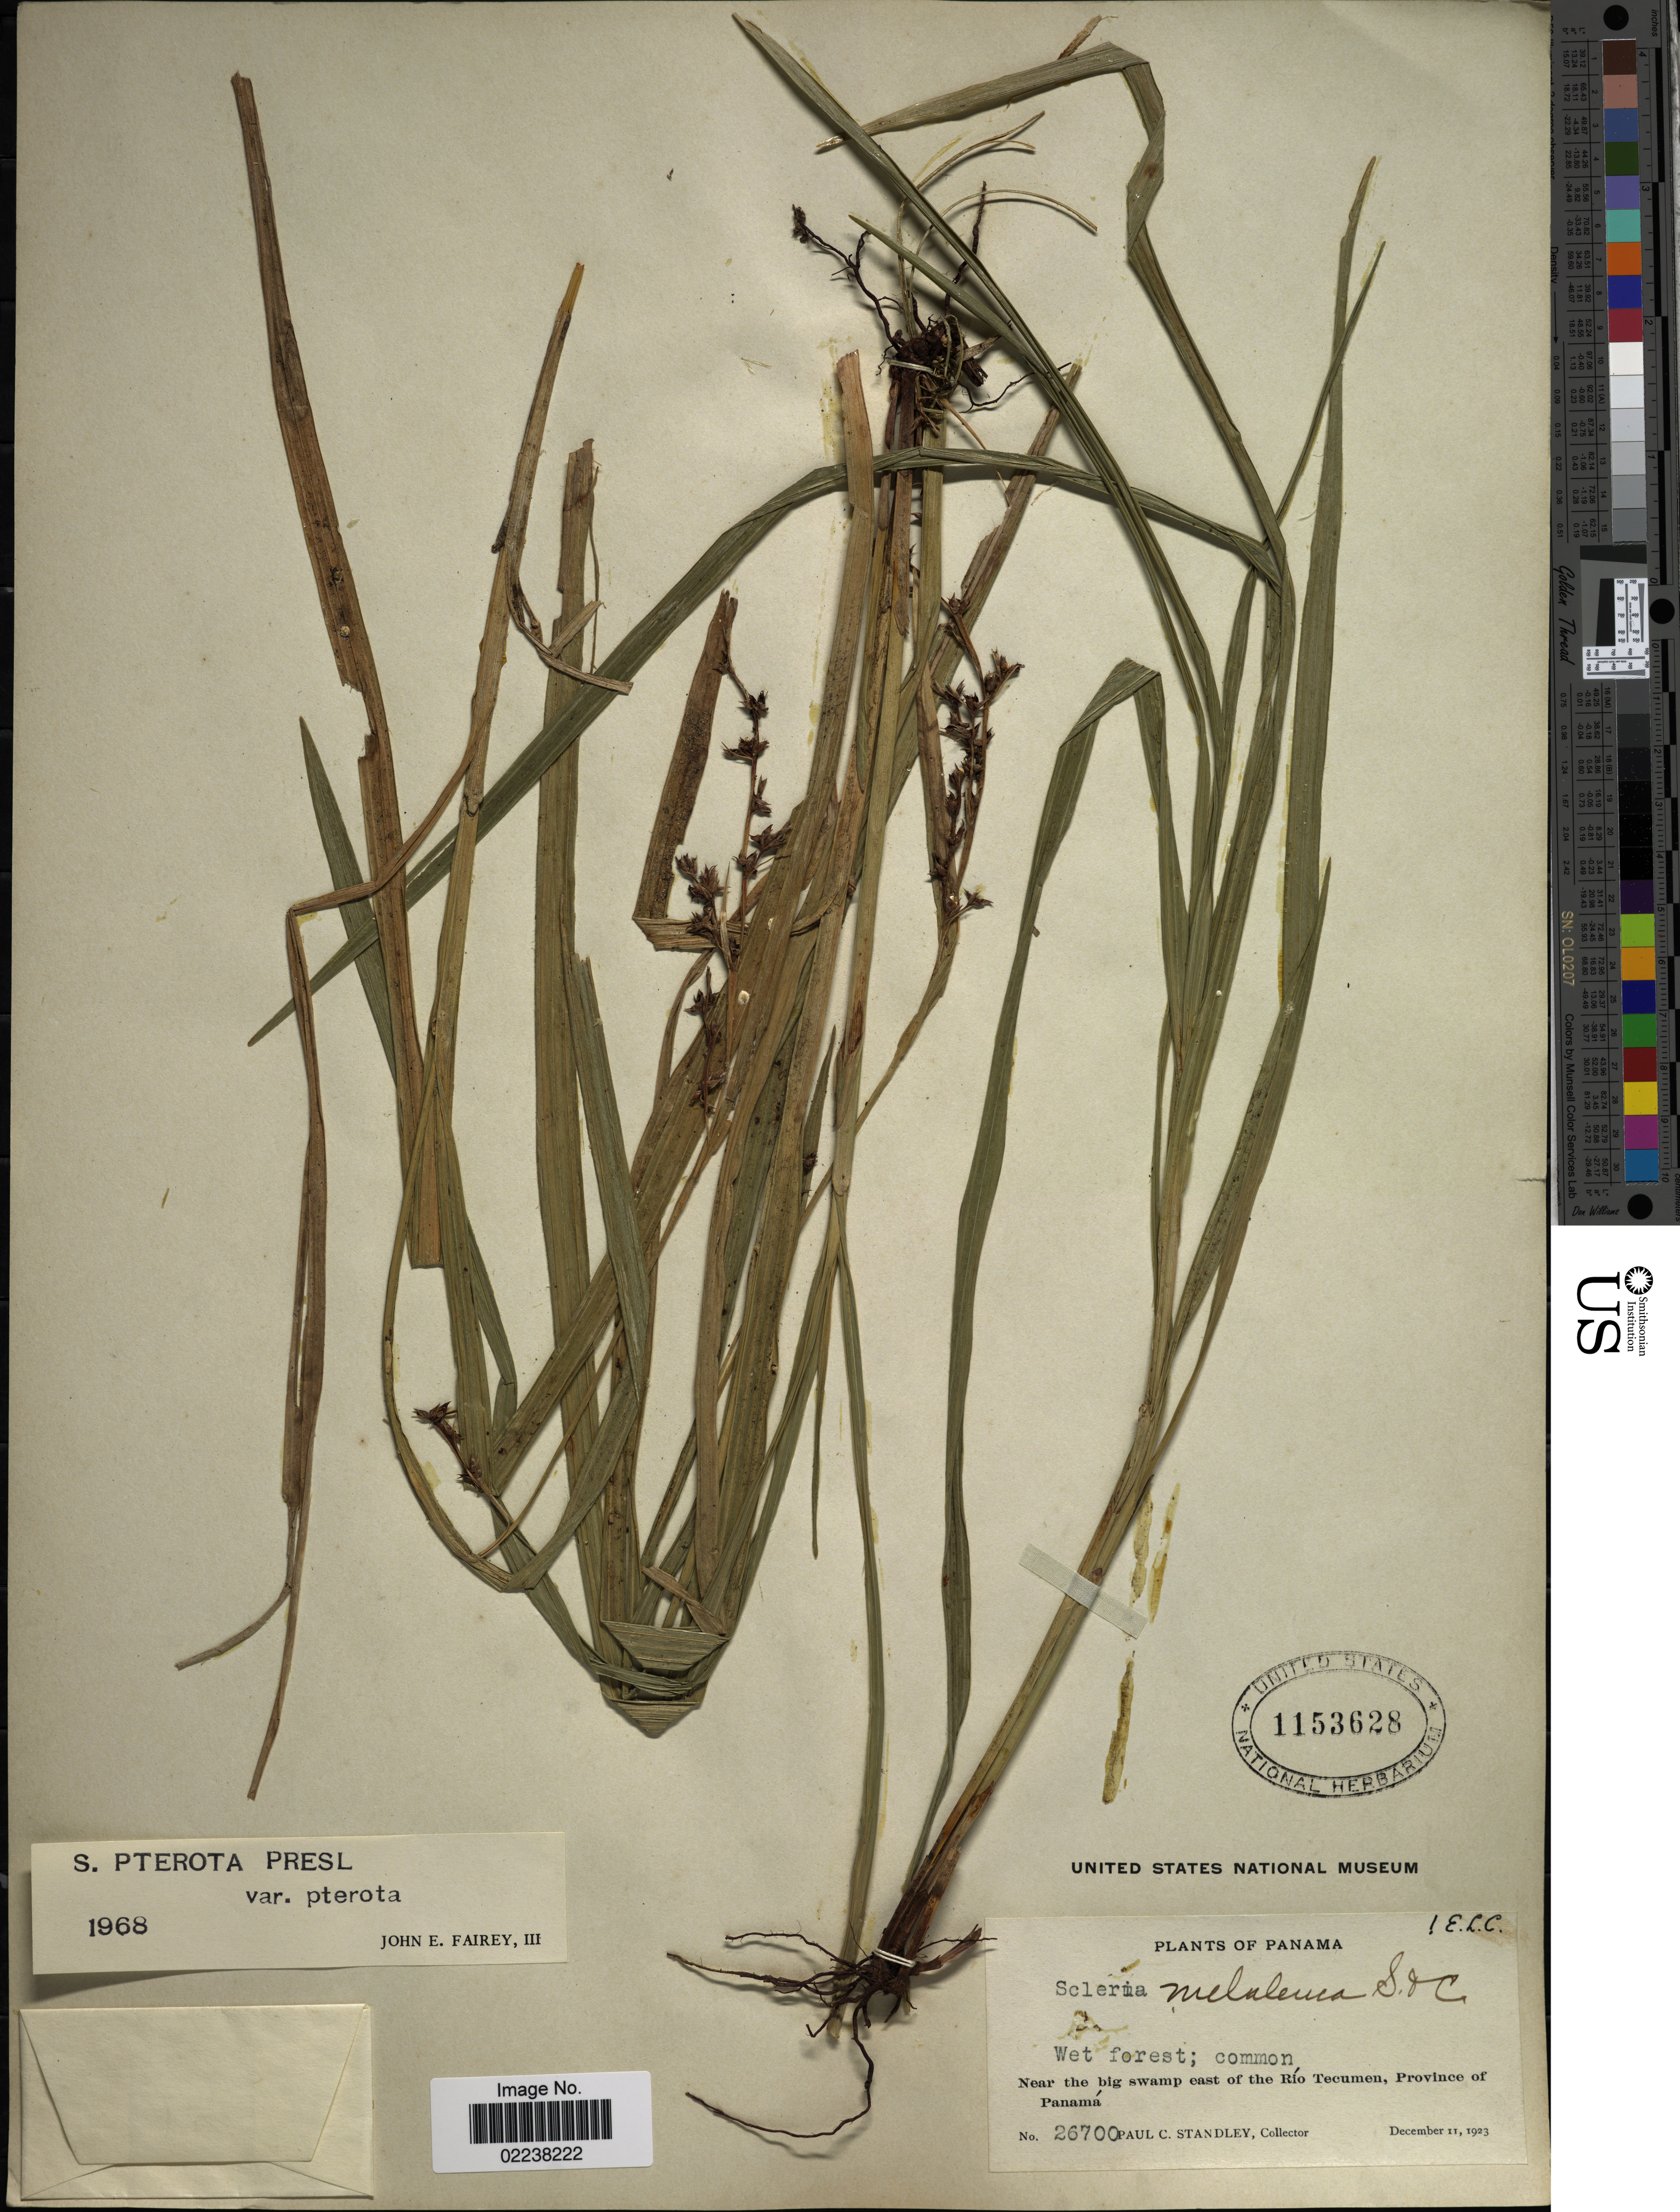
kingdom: Plantae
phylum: Tracheophyta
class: Liliopsida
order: Poales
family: Cyperaceae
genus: Scleria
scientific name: Scleria gaertneri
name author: Raddi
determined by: Strong, Mark T., (BOT), Smithsonian Institution - National Museum of Natural History (UNITED STATES)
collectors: P. C. Standley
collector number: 26700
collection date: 1923-12-11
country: Panama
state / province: Panamá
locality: Near the big swamp east of the Rio Tecumen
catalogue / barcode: US 1153628